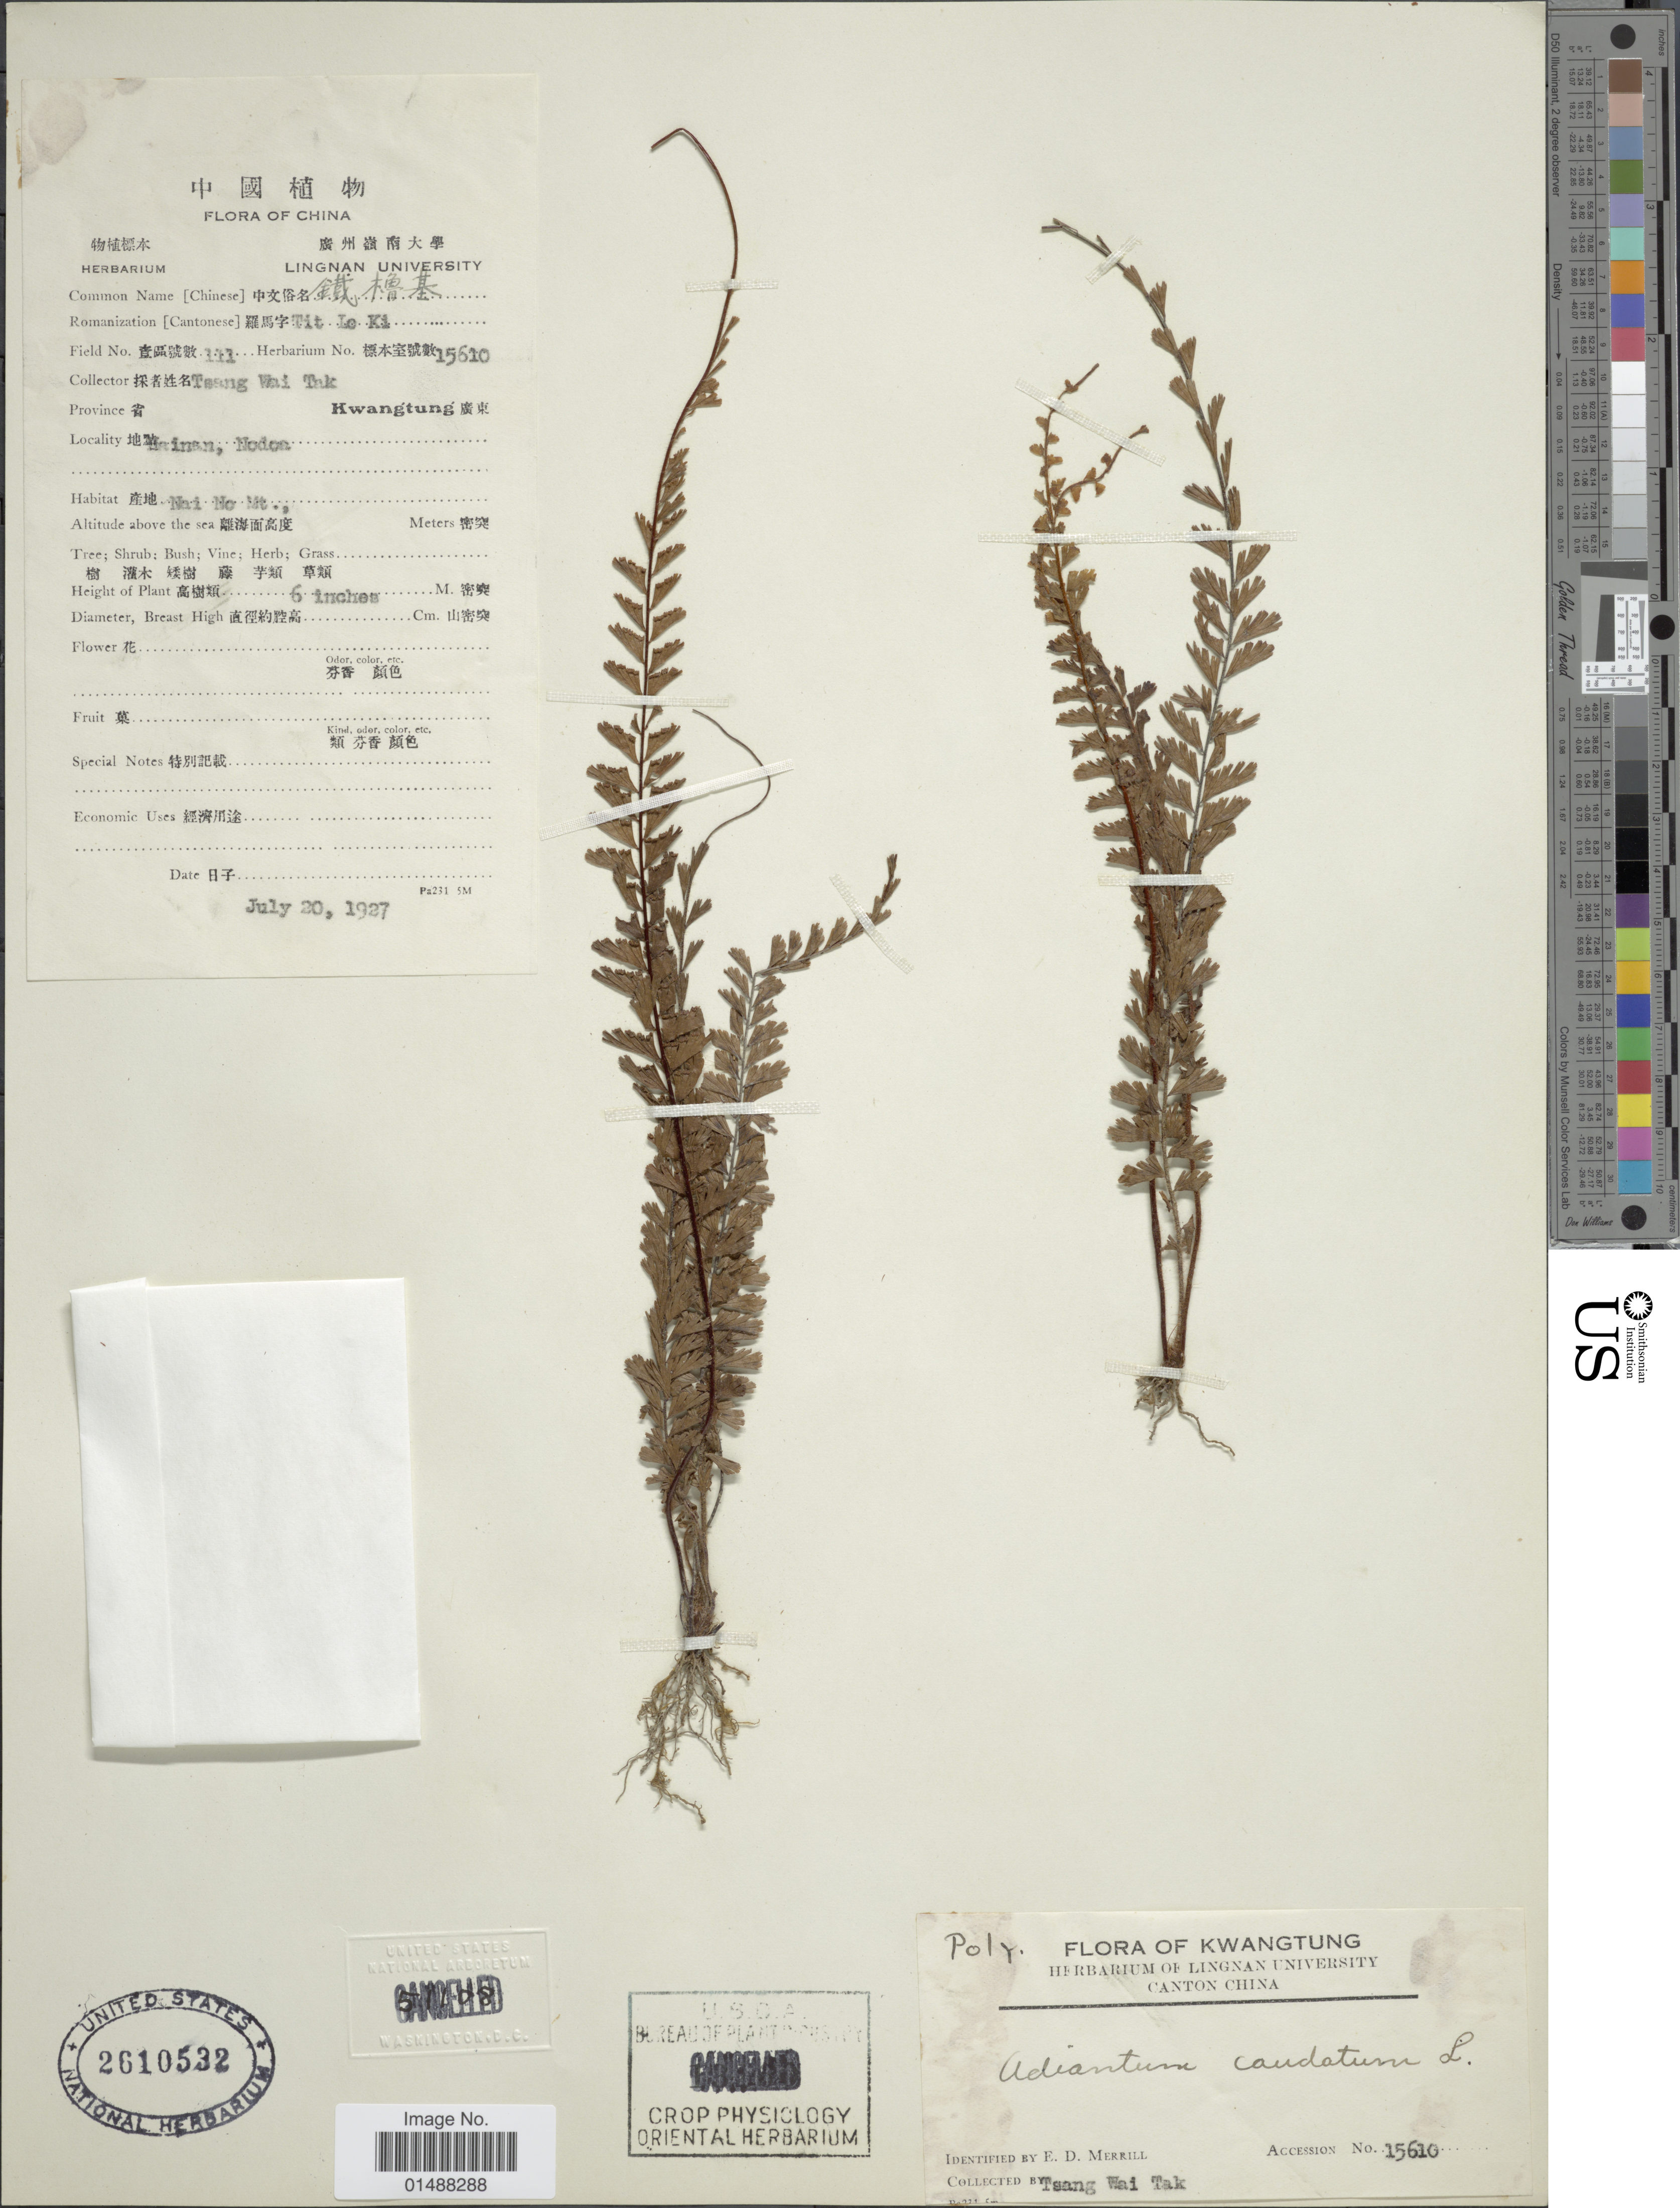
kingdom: Plantae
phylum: Tracheophyta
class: Polypodiopsida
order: Polypodiales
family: Pteridaceae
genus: Adiantum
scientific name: Adiantum caudatum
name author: L.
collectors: W. T. Tsang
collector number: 111/15610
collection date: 1927-07-20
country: China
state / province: Guangdong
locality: China, Kwangtung X, Nainan, Nodea, Nai No Mt. [interpreted]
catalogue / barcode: US 2610532